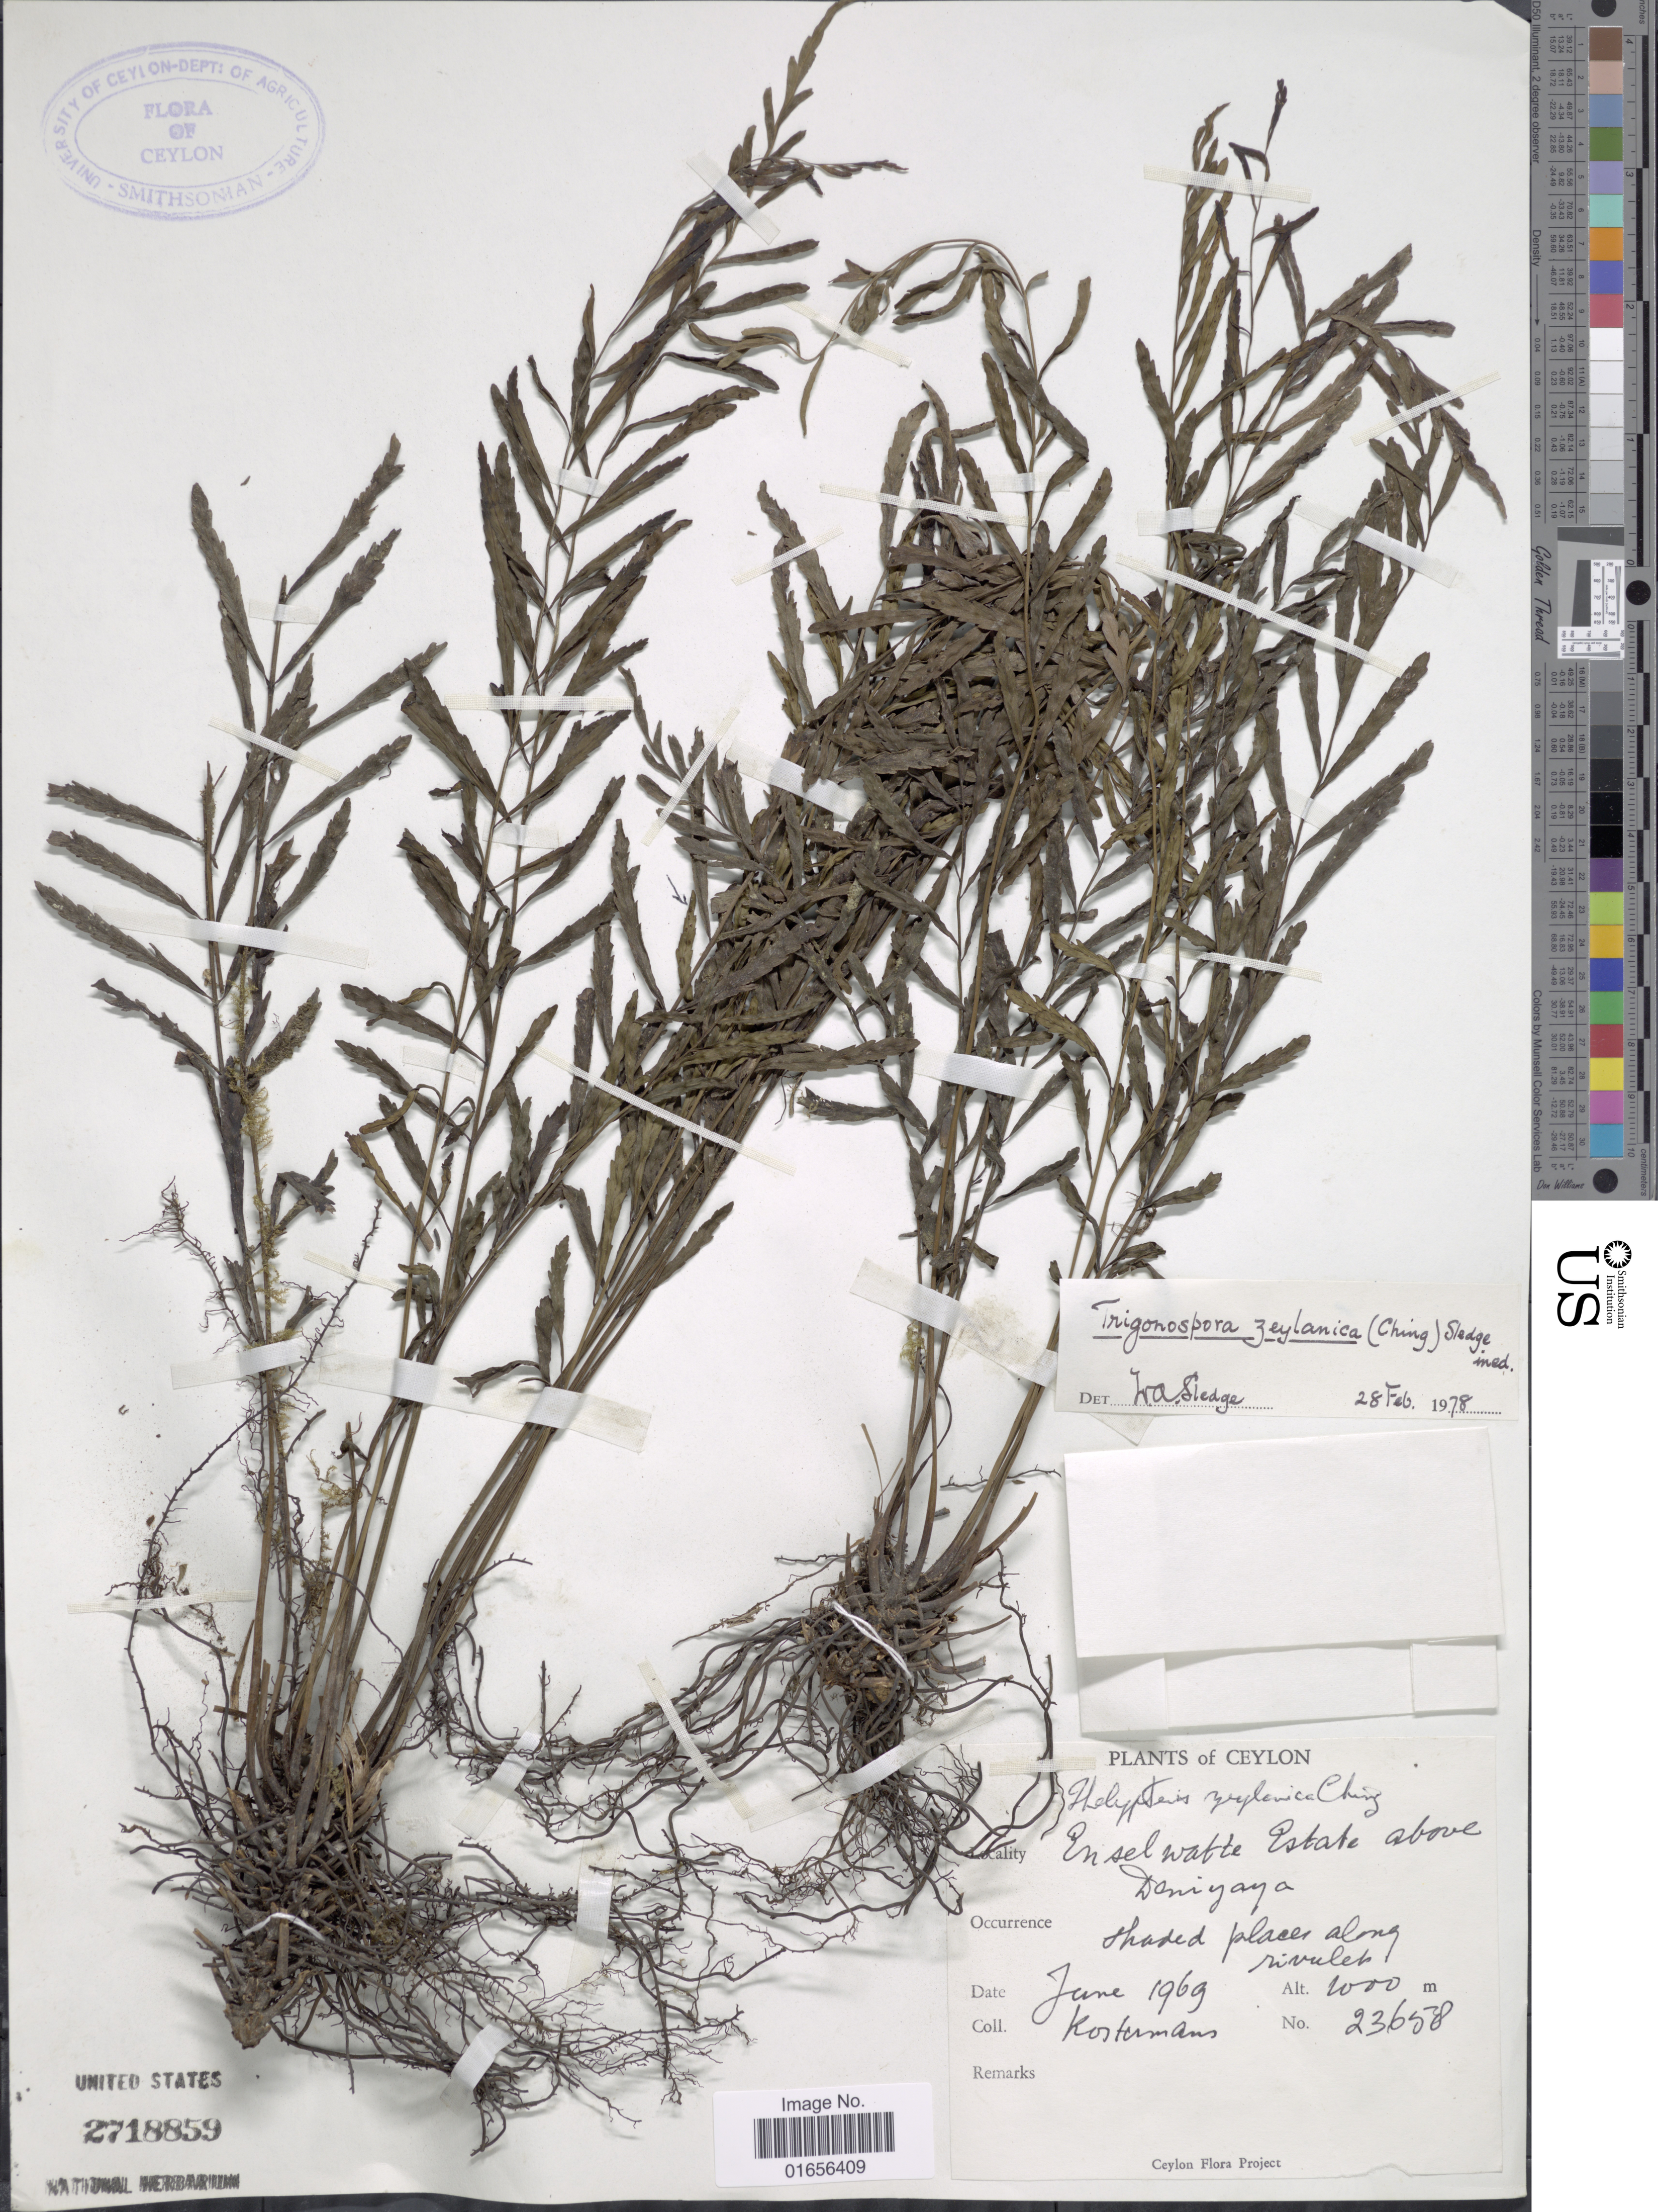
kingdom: Plantae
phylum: Tracheophyta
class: Polypodiopsida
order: Polypodiales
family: Thelypteridaceae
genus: Trigonospora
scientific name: Trigonospora ciliata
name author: (Benth.) Holttum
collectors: Kostermans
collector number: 23658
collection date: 1969-06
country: Sri Lanka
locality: Ceylon, Enselwatte Estate above Deniyaya, Shaded place along rivuley [interpreted]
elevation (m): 1000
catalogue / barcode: US 2718859